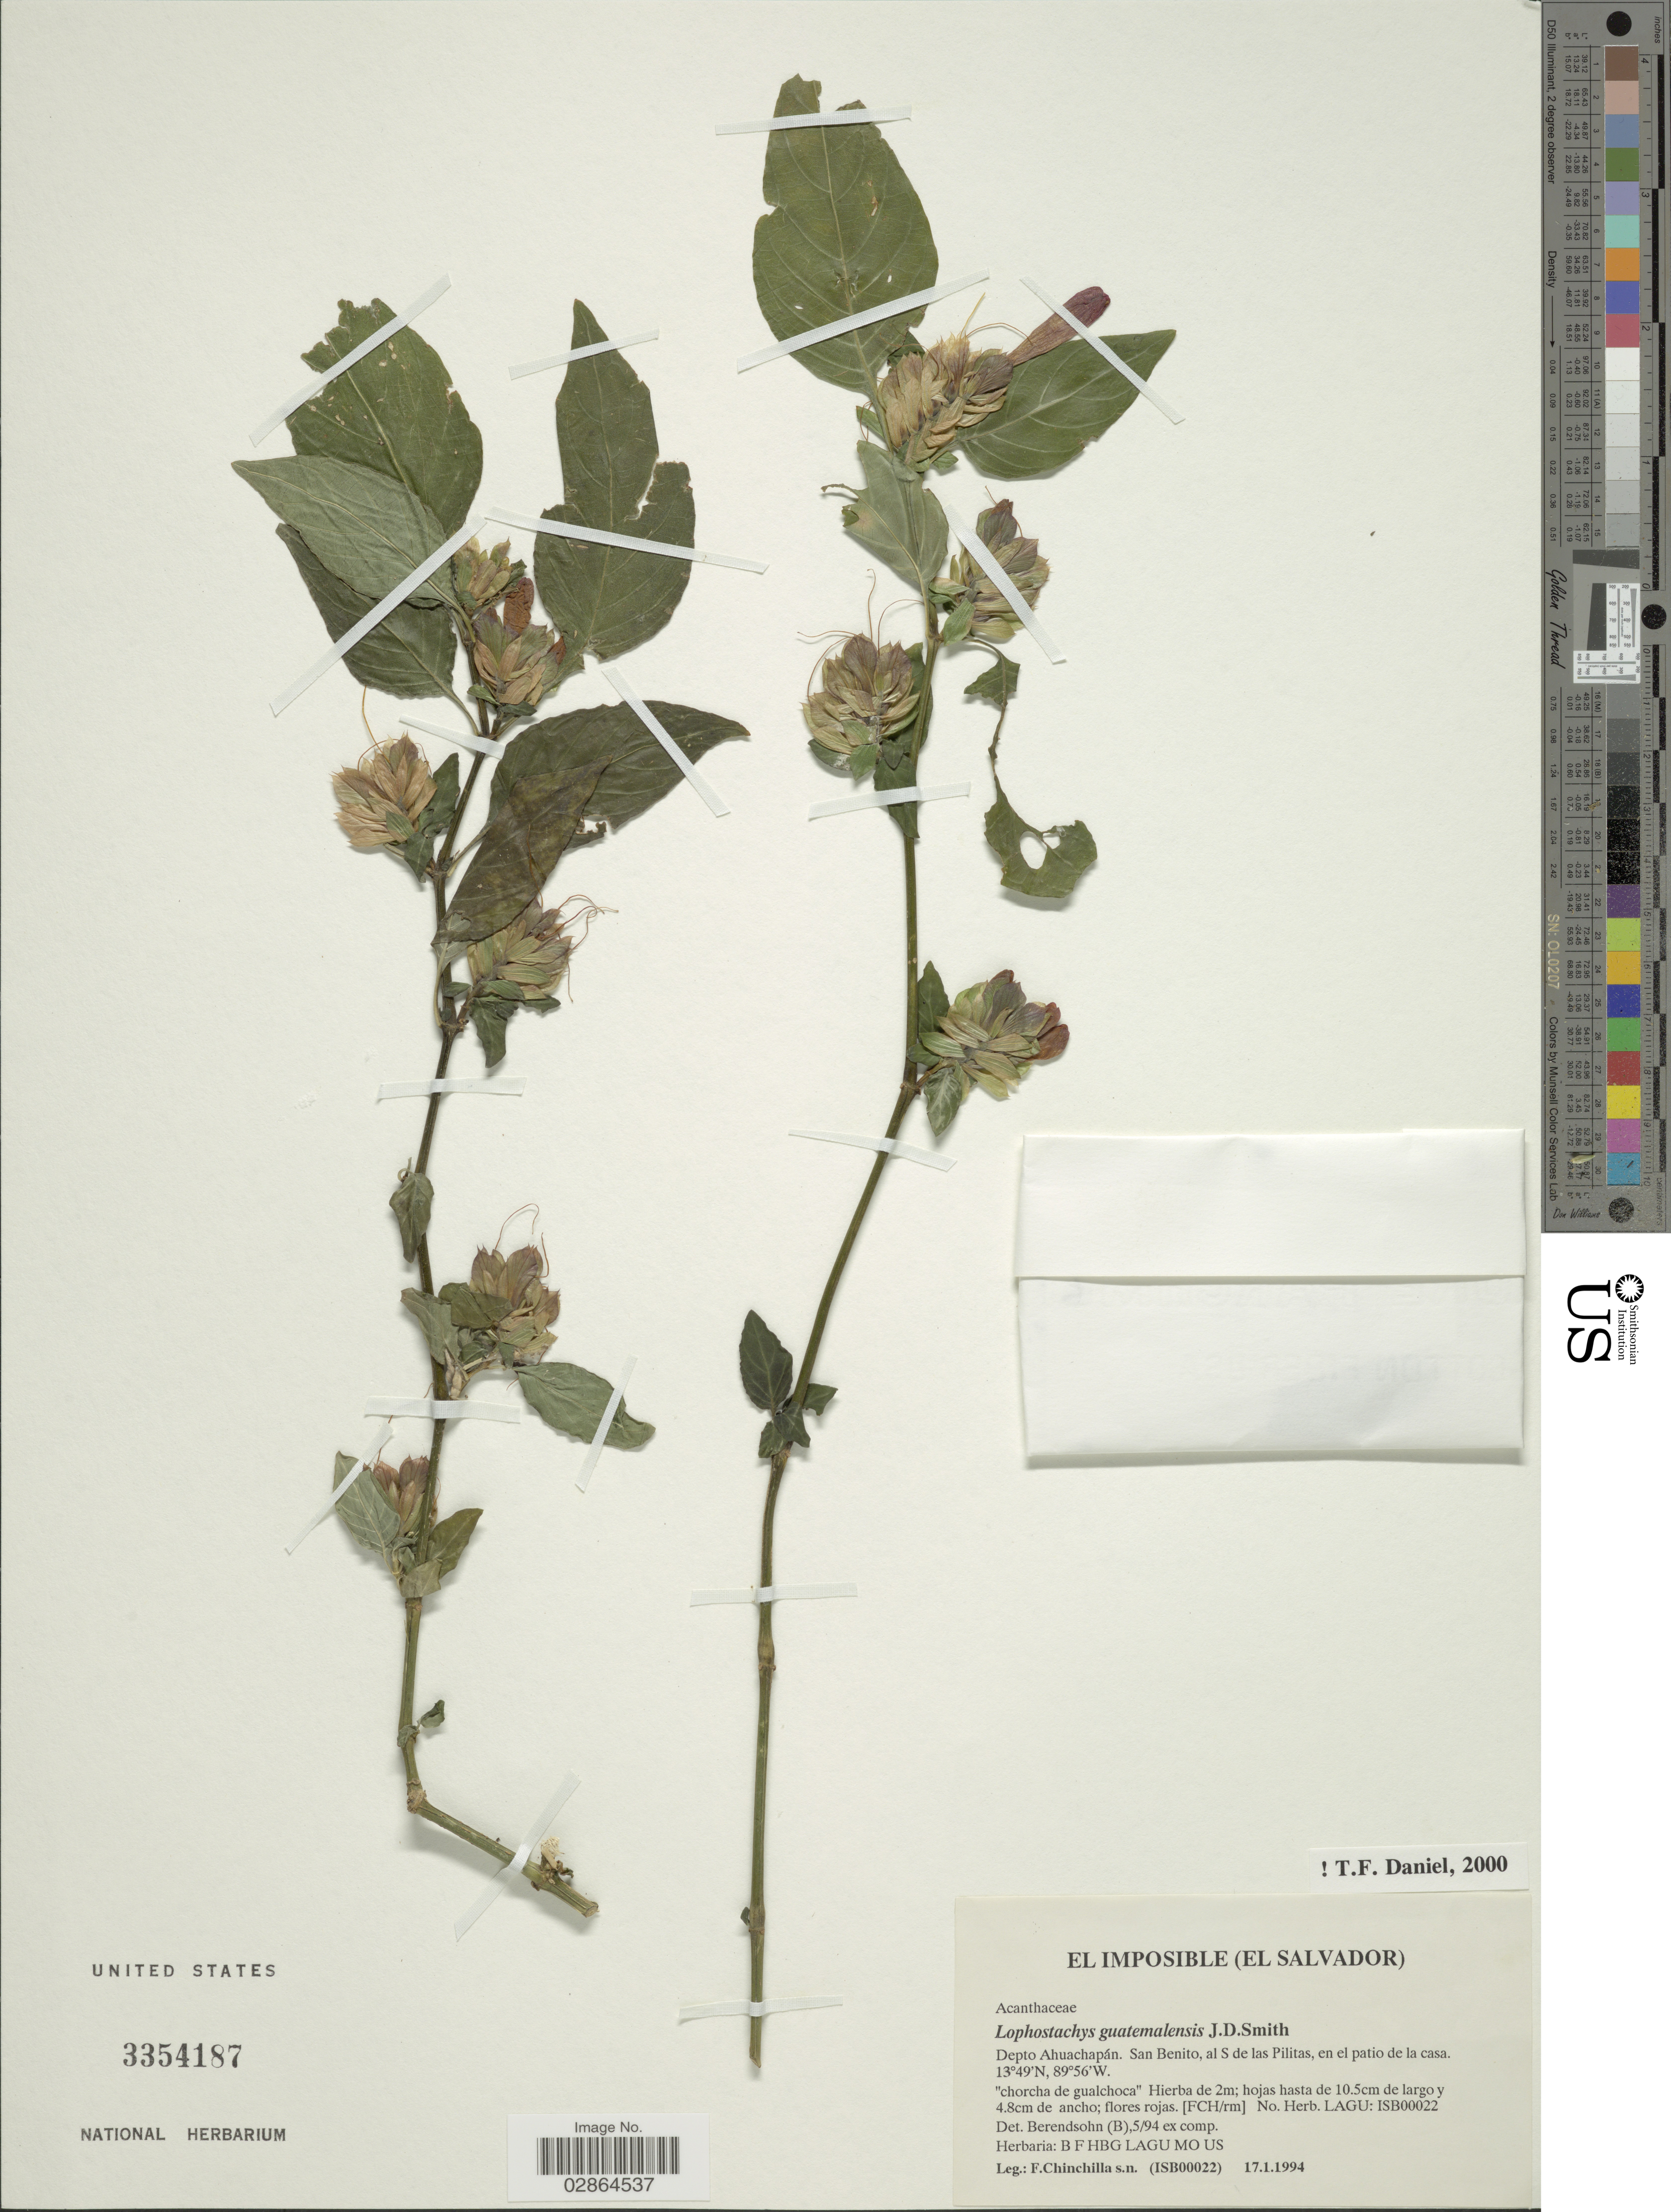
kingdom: Plantae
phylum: Tracheophyta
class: Magnoliopsida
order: Lamiales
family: Acanthaceae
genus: Lophostachys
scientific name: Lophostachys guatemalensis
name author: Donn. Sm.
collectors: F. Chinchilla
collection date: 1994-01-17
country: El Salvador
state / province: Ahuachapan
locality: El Imposible, San Benito, al S de las Pilitas, en el patio de la casa.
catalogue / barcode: US 3354187